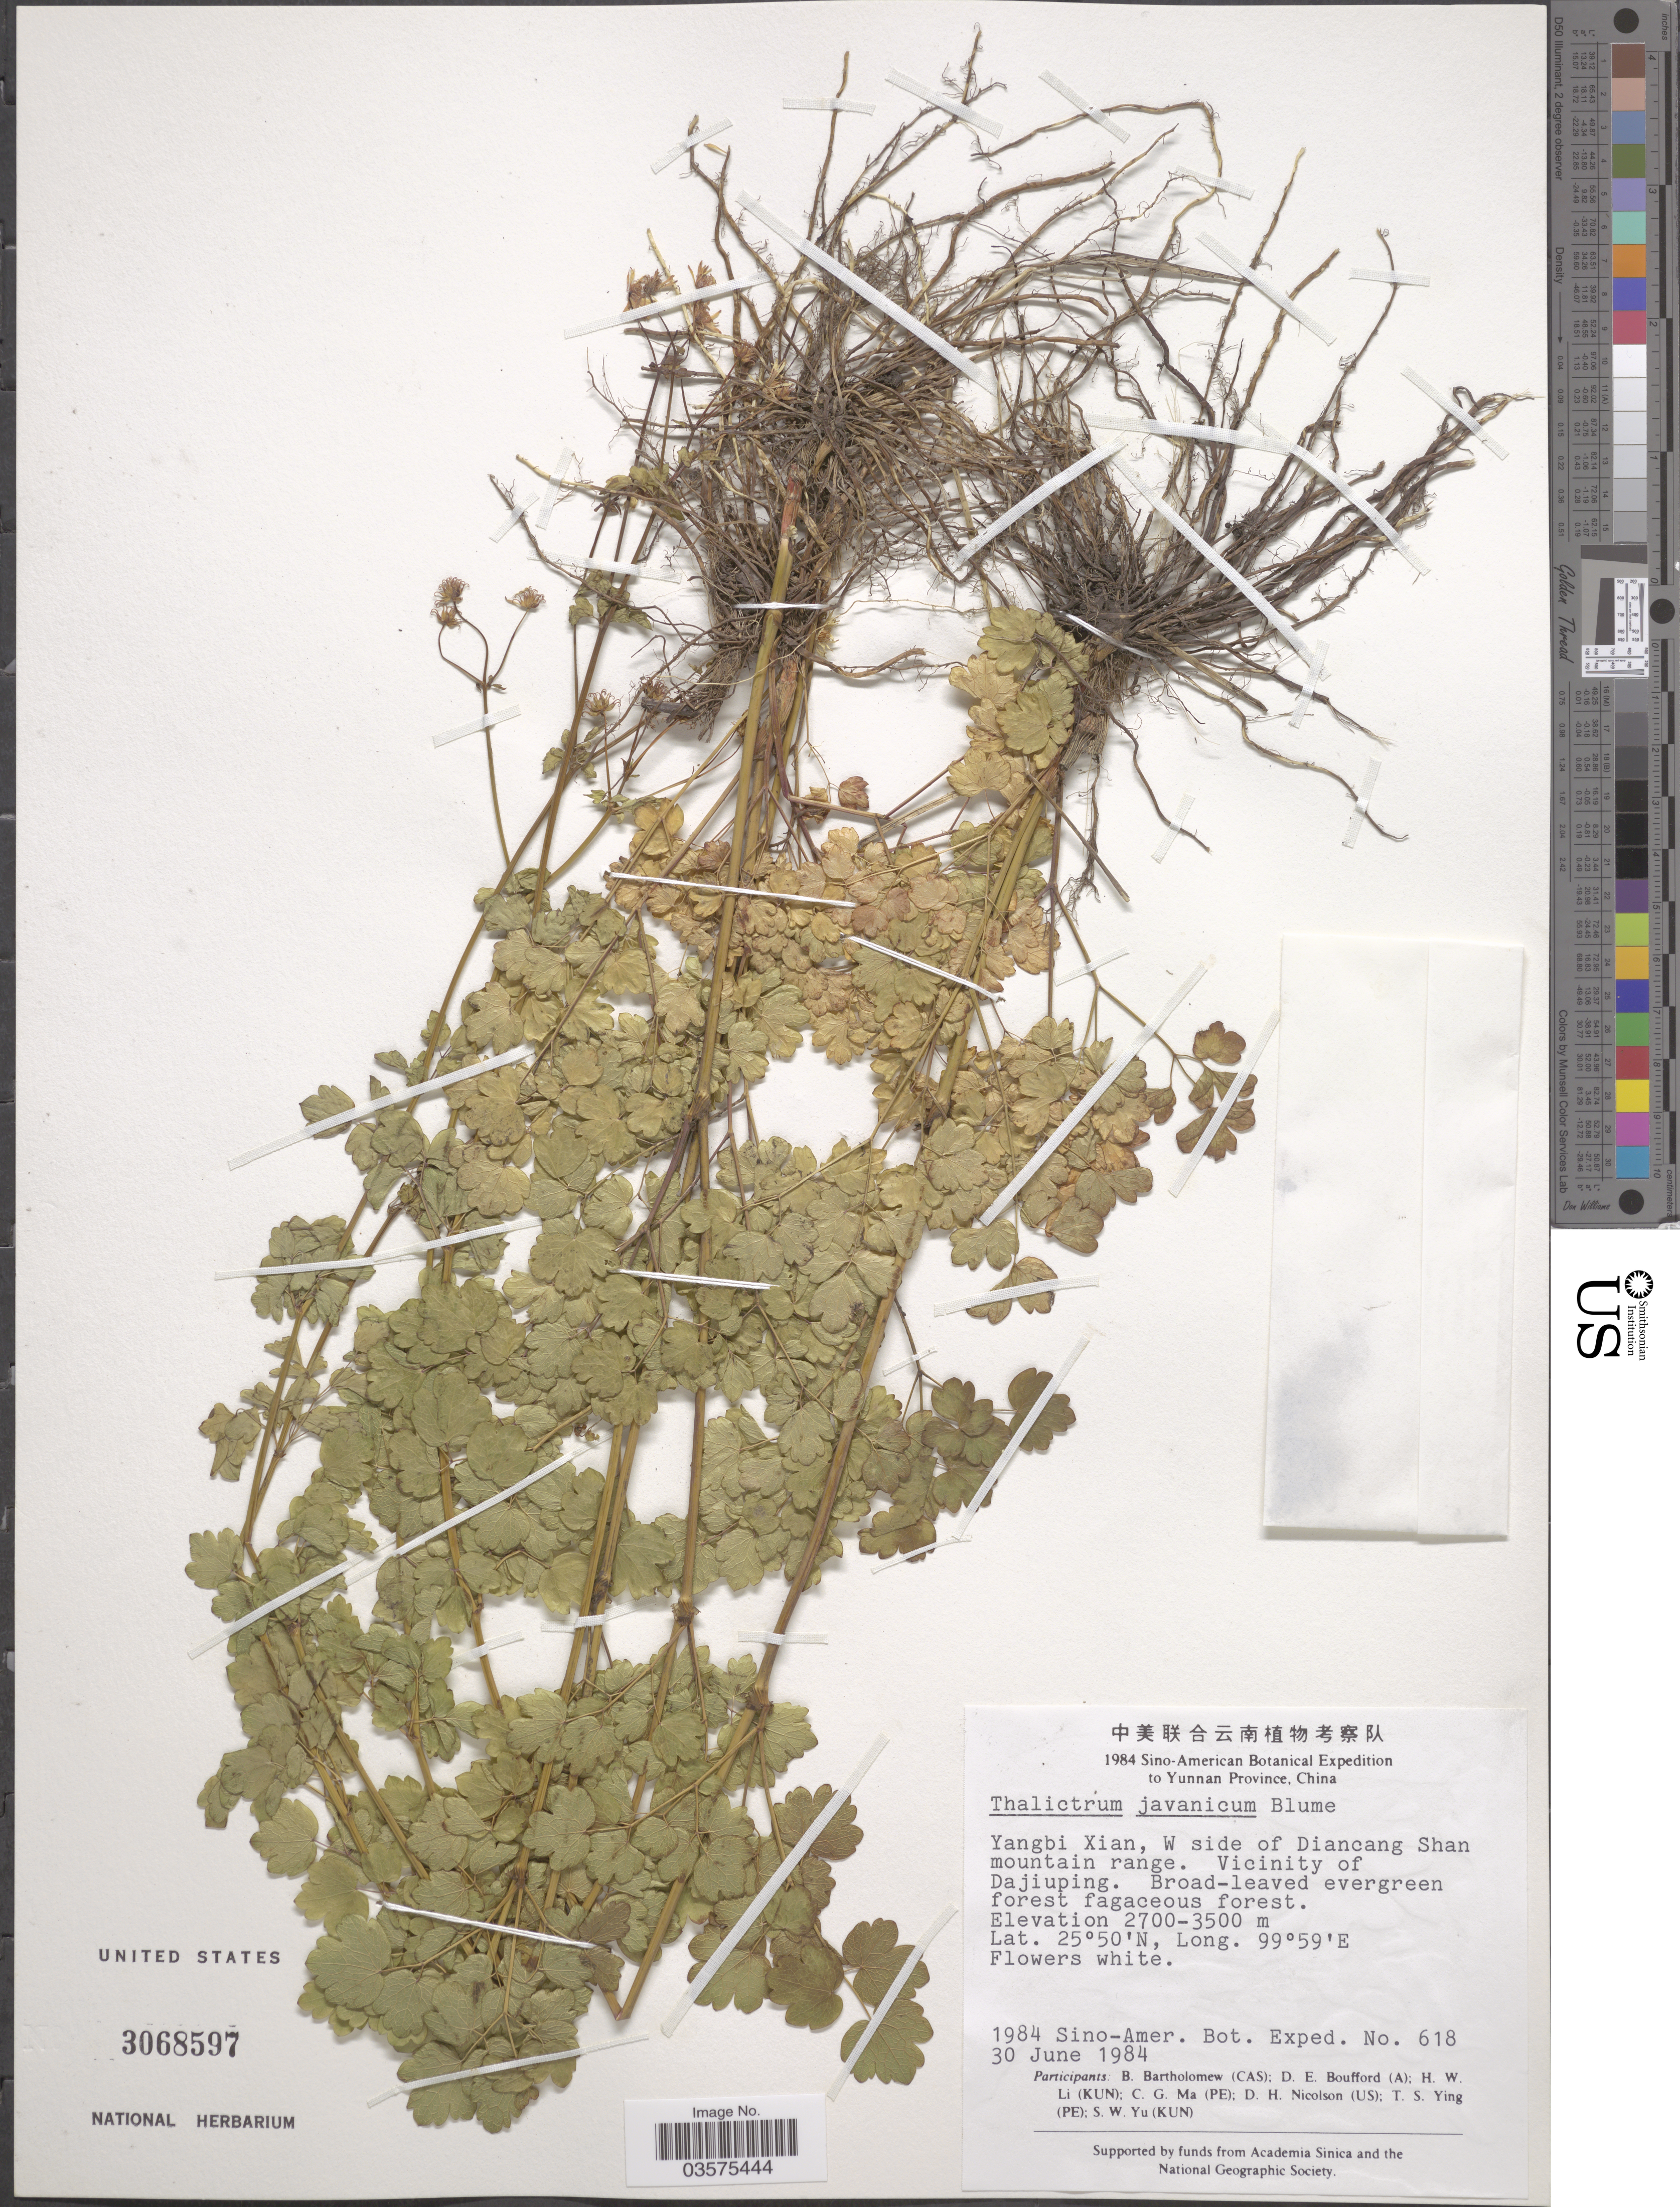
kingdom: Plantae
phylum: Tracheophyta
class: Magnoliopsida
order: Ranunculales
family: Ranunculaceae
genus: Thalictrum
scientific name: Thalictrum javanicum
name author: Blume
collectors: Sino-Amer. Bot. Exped. 1984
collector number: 618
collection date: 1984-06-30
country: China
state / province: Yunnan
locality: Yangbi Xian, W side of Diancang Shan mountain range. Vicinity of Dajiuping.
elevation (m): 2700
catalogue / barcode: US 3068597